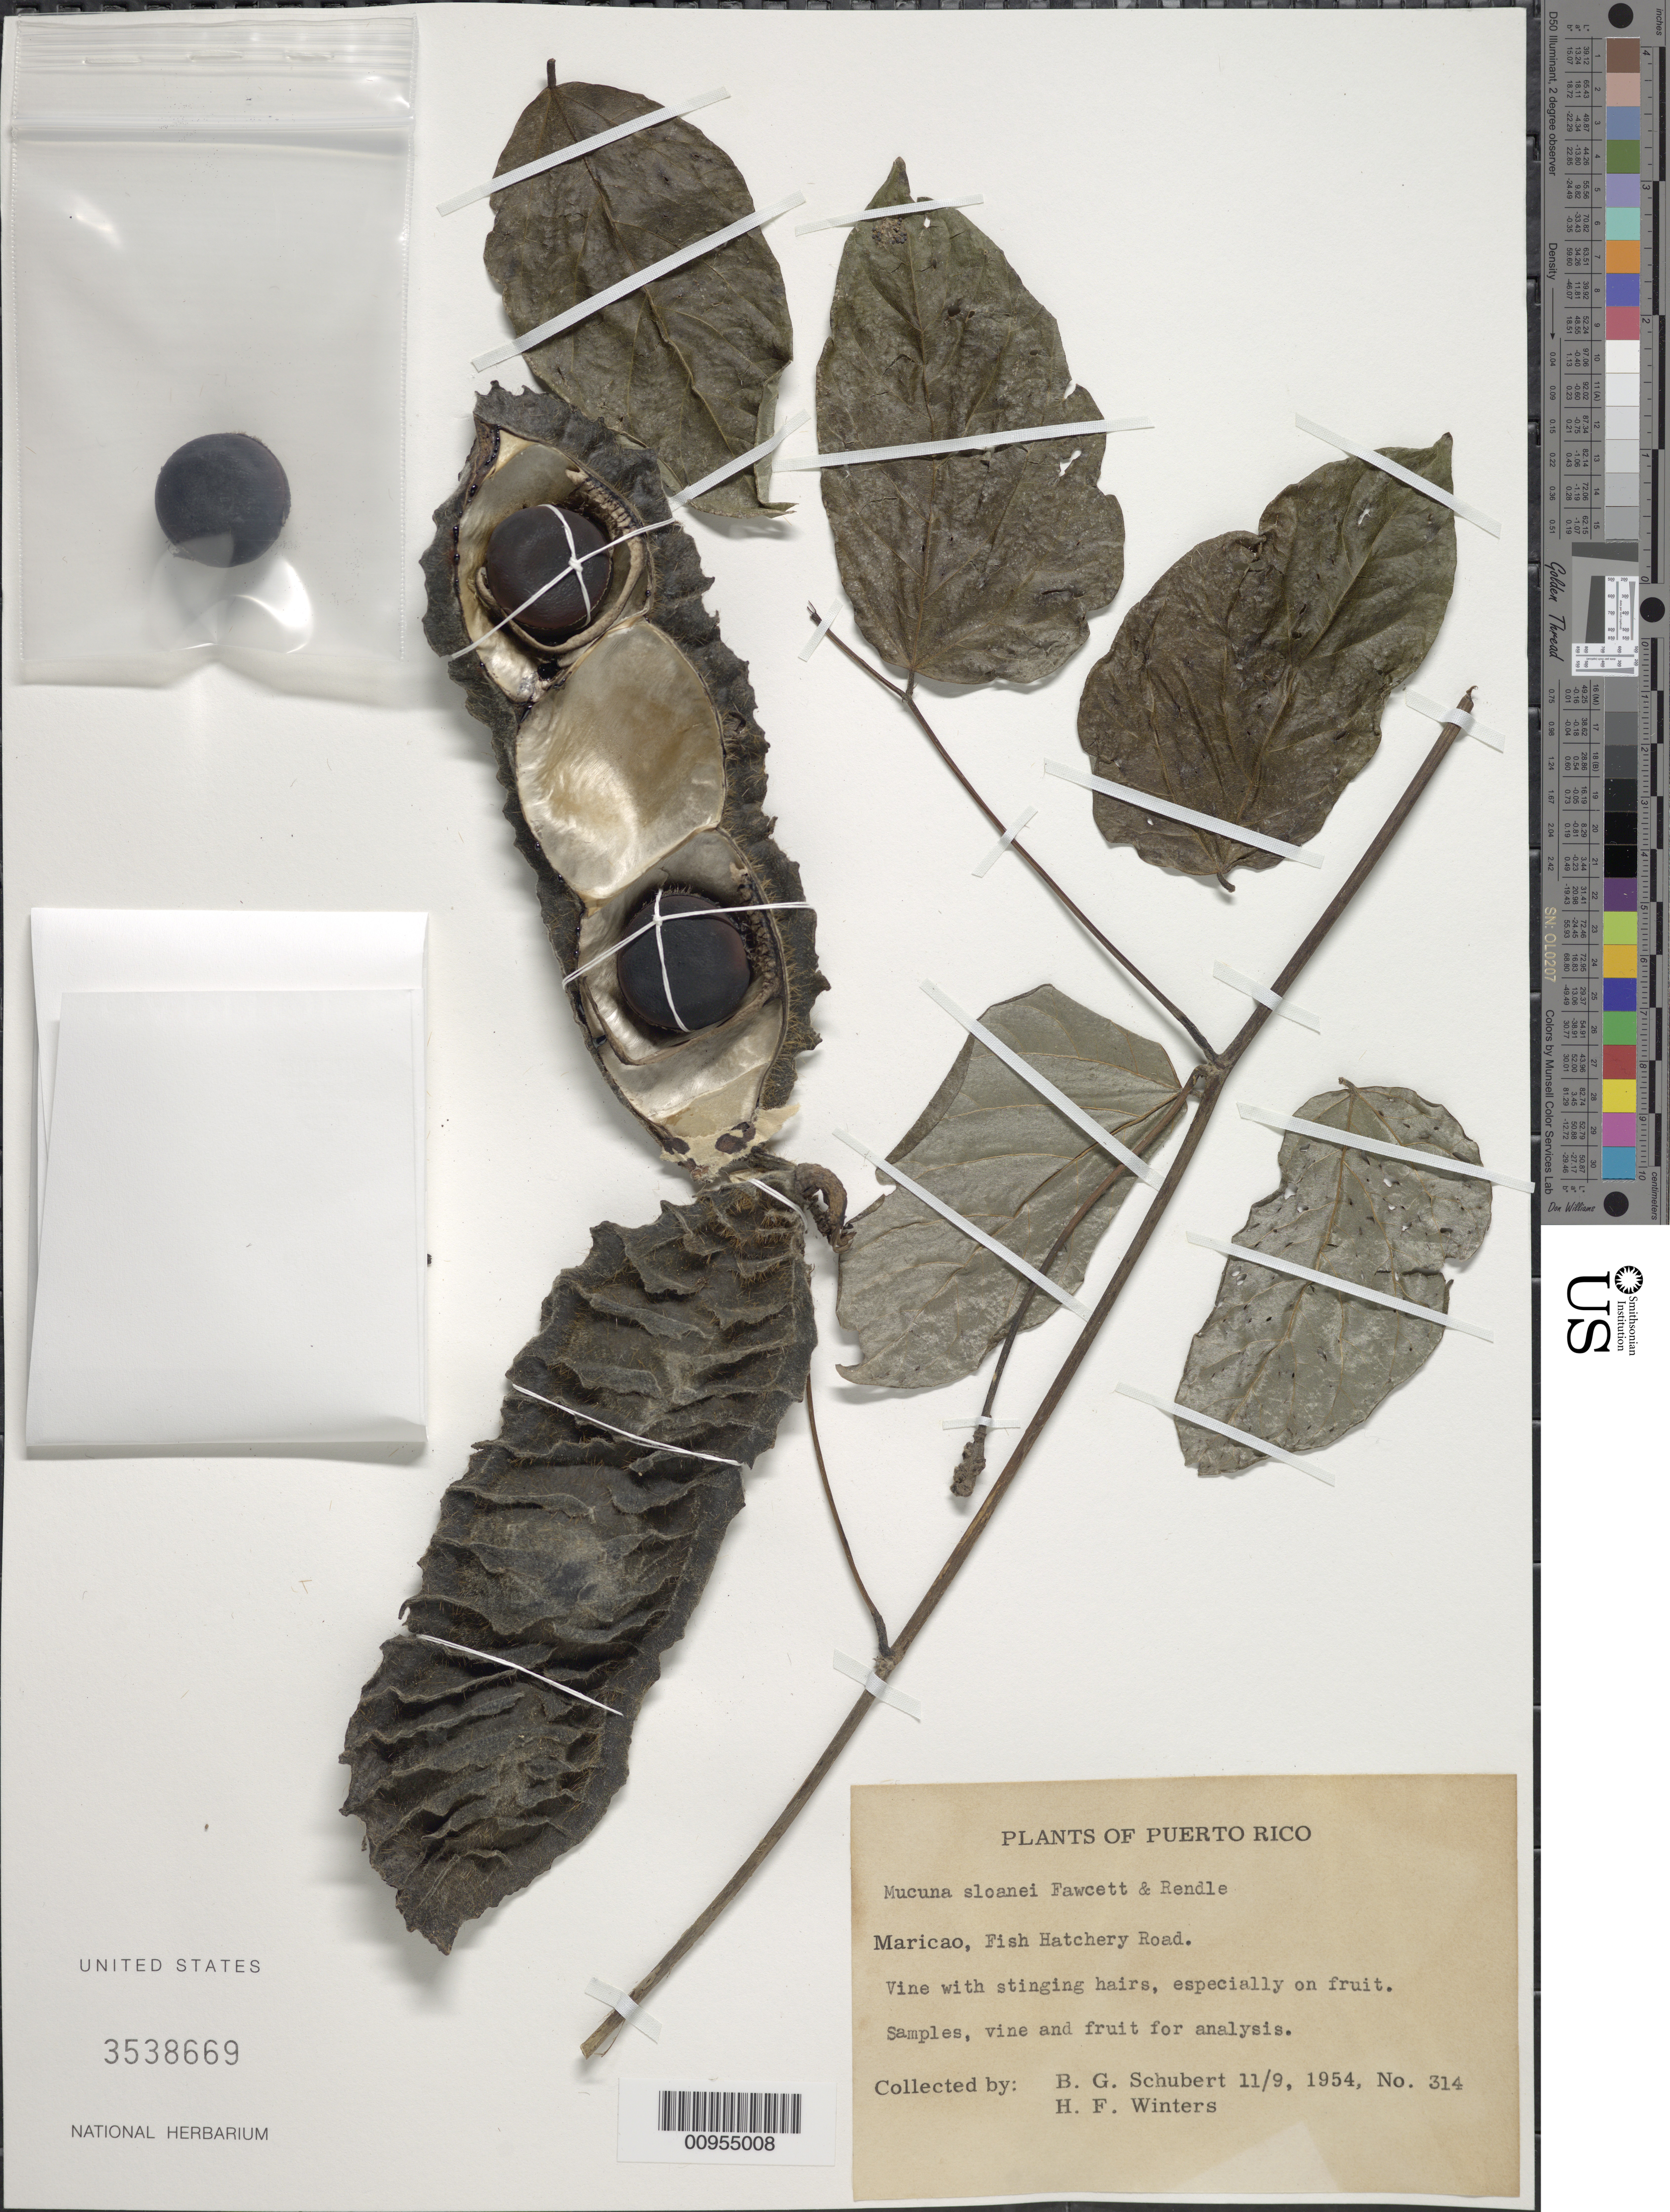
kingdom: Plantae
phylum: Tracheophyta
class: Magnoliopsida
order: Fabales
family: Fabaceae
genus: Mucuna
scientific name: Mucuna sloanei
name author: Fawc. & Rendle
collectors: B. Schubert & H. Winters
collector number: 314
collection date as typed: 09 Nov 1954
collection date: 1954-11-09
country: Puerto Rico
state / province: Maricao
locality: Fish Hatchery Road.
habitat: Roadside.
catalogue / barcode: US 3538669